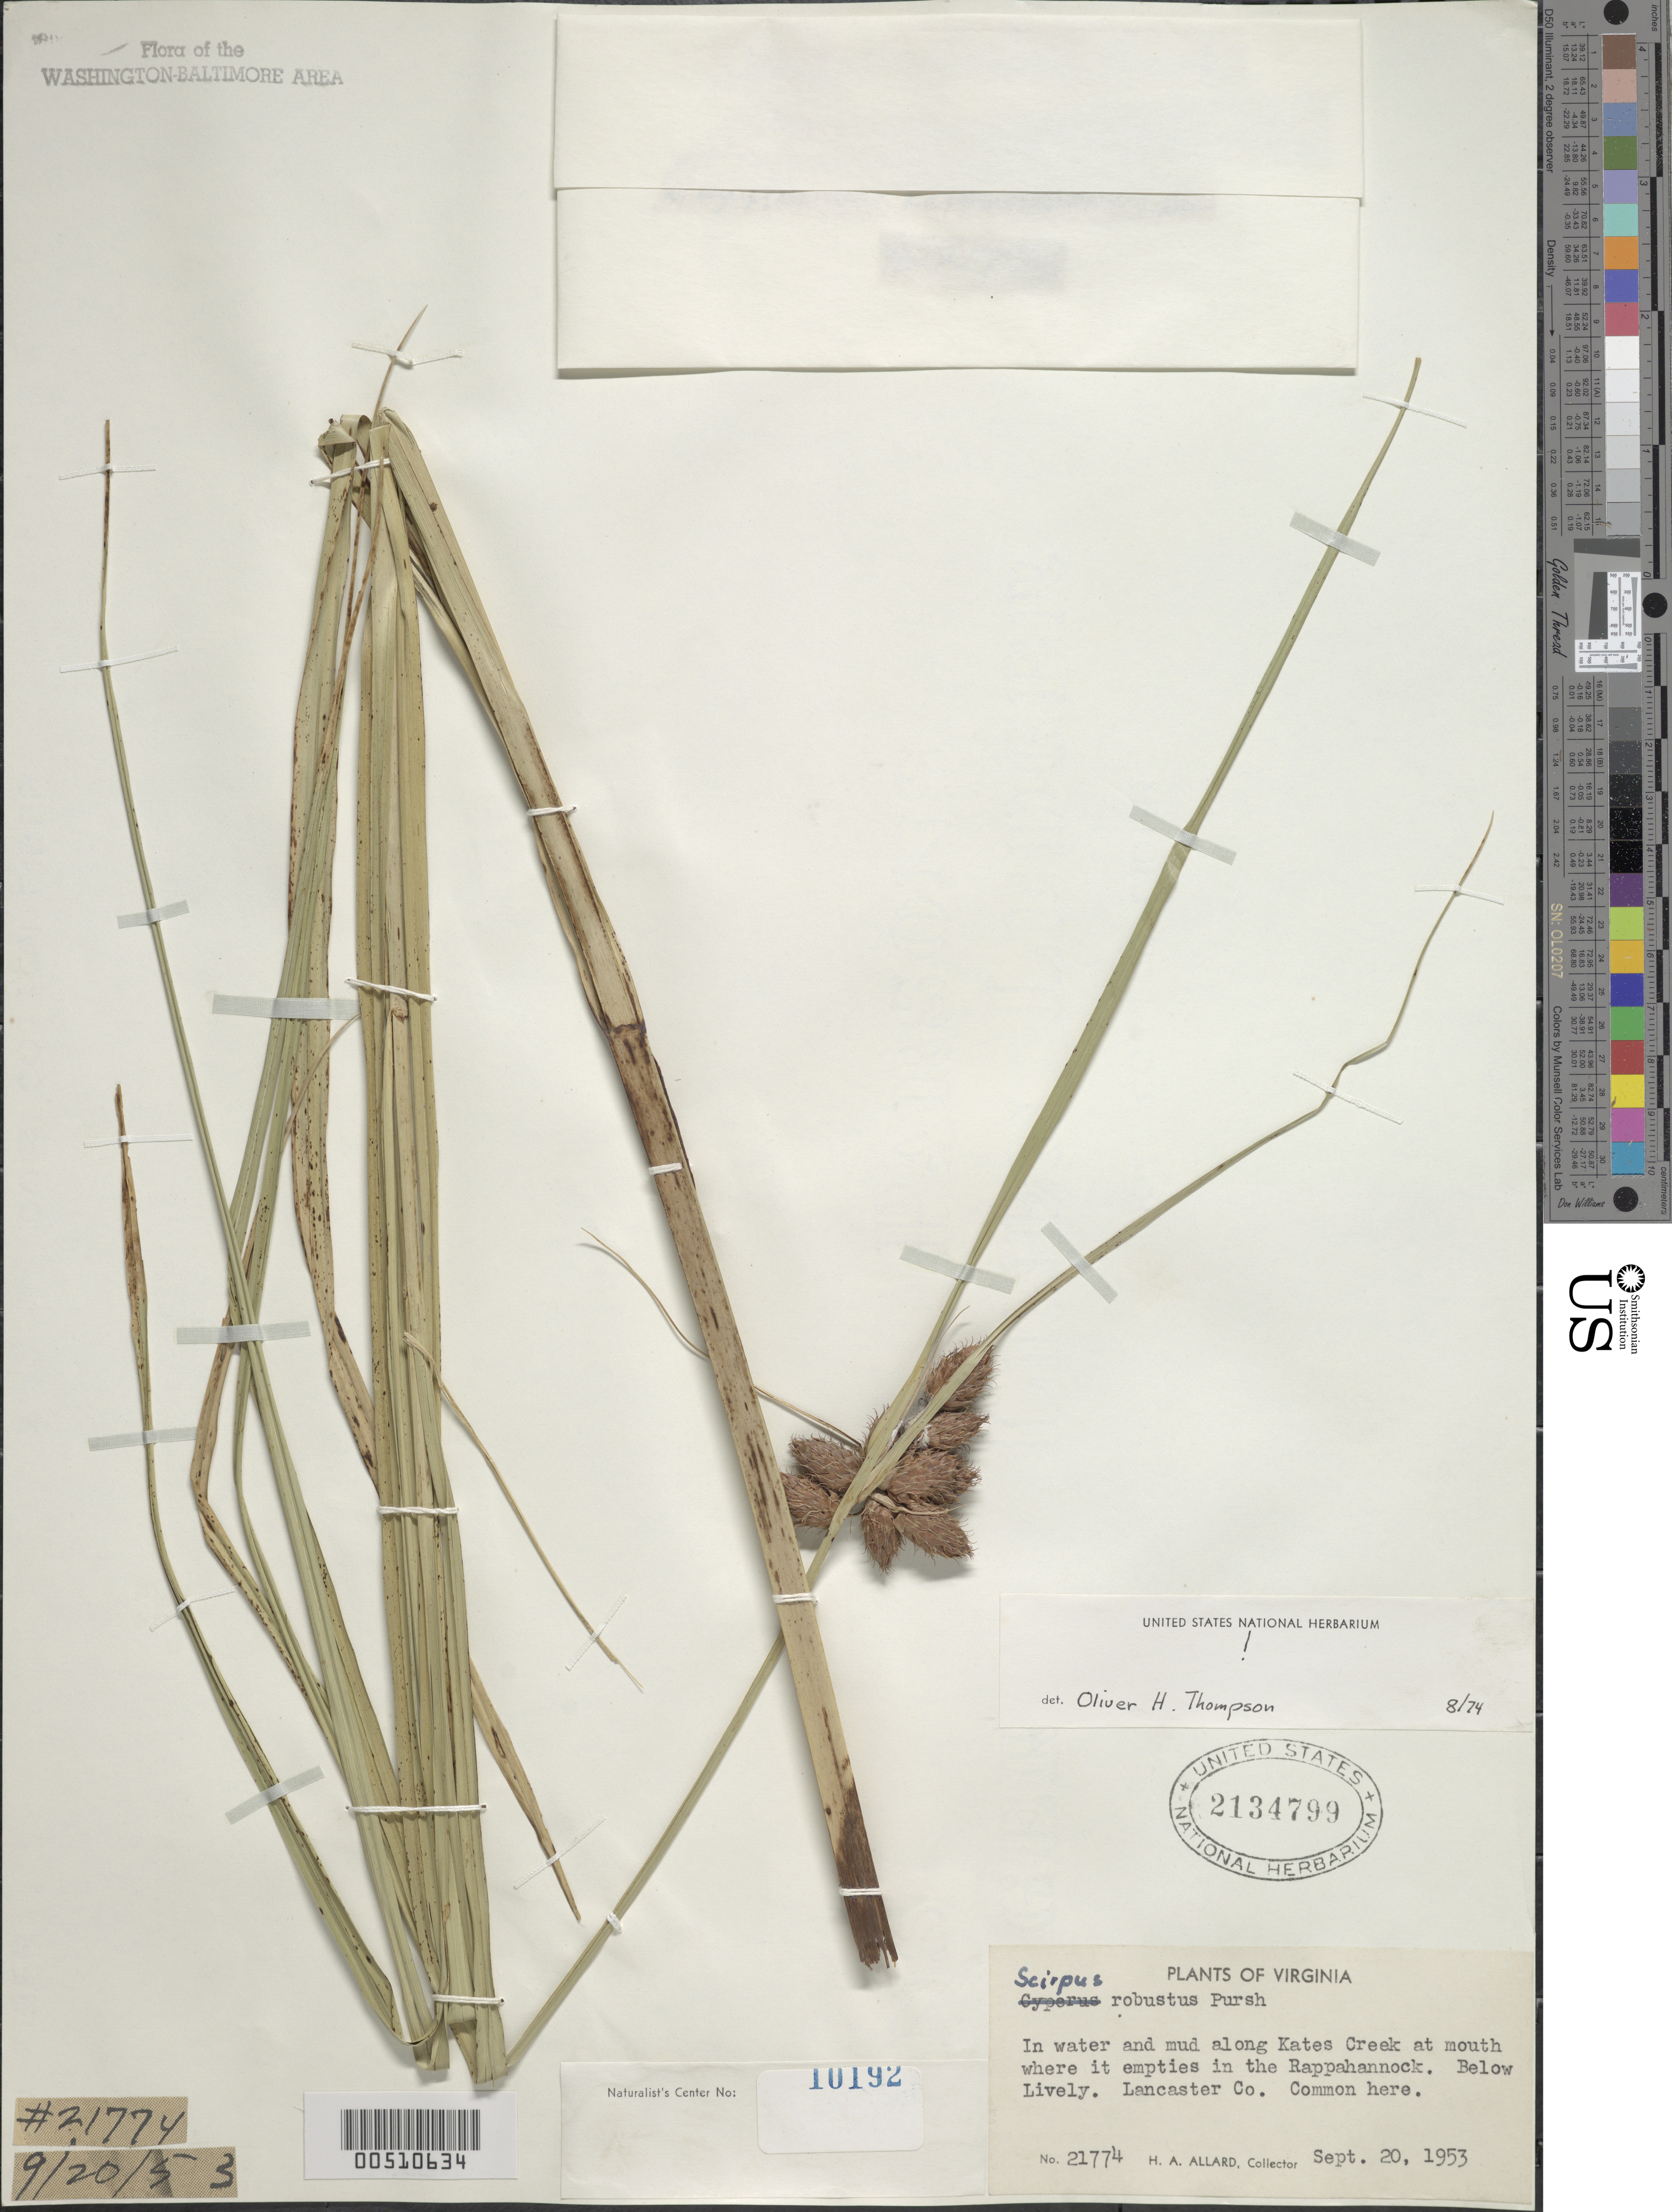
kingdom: Plantae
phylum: Tracheophyta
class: Liliopsida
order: Poales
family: Cyperaceae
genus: Bolboschoenus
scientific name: Bolboschoenus robustus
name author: (Pursh) Soják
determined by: Strong, M. T., (US), Smithsonian Institution - National Museum of Natural History (UNITED STATES)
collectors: H. A. Allard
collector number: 21774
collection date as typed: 20 Sep 1953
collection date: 1953-09-20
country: United States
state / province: Virginia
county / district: Lancaster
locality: Below Lively, Kates Creek at mouth where it empties in to the Rappahannock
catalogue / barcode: US 2134799